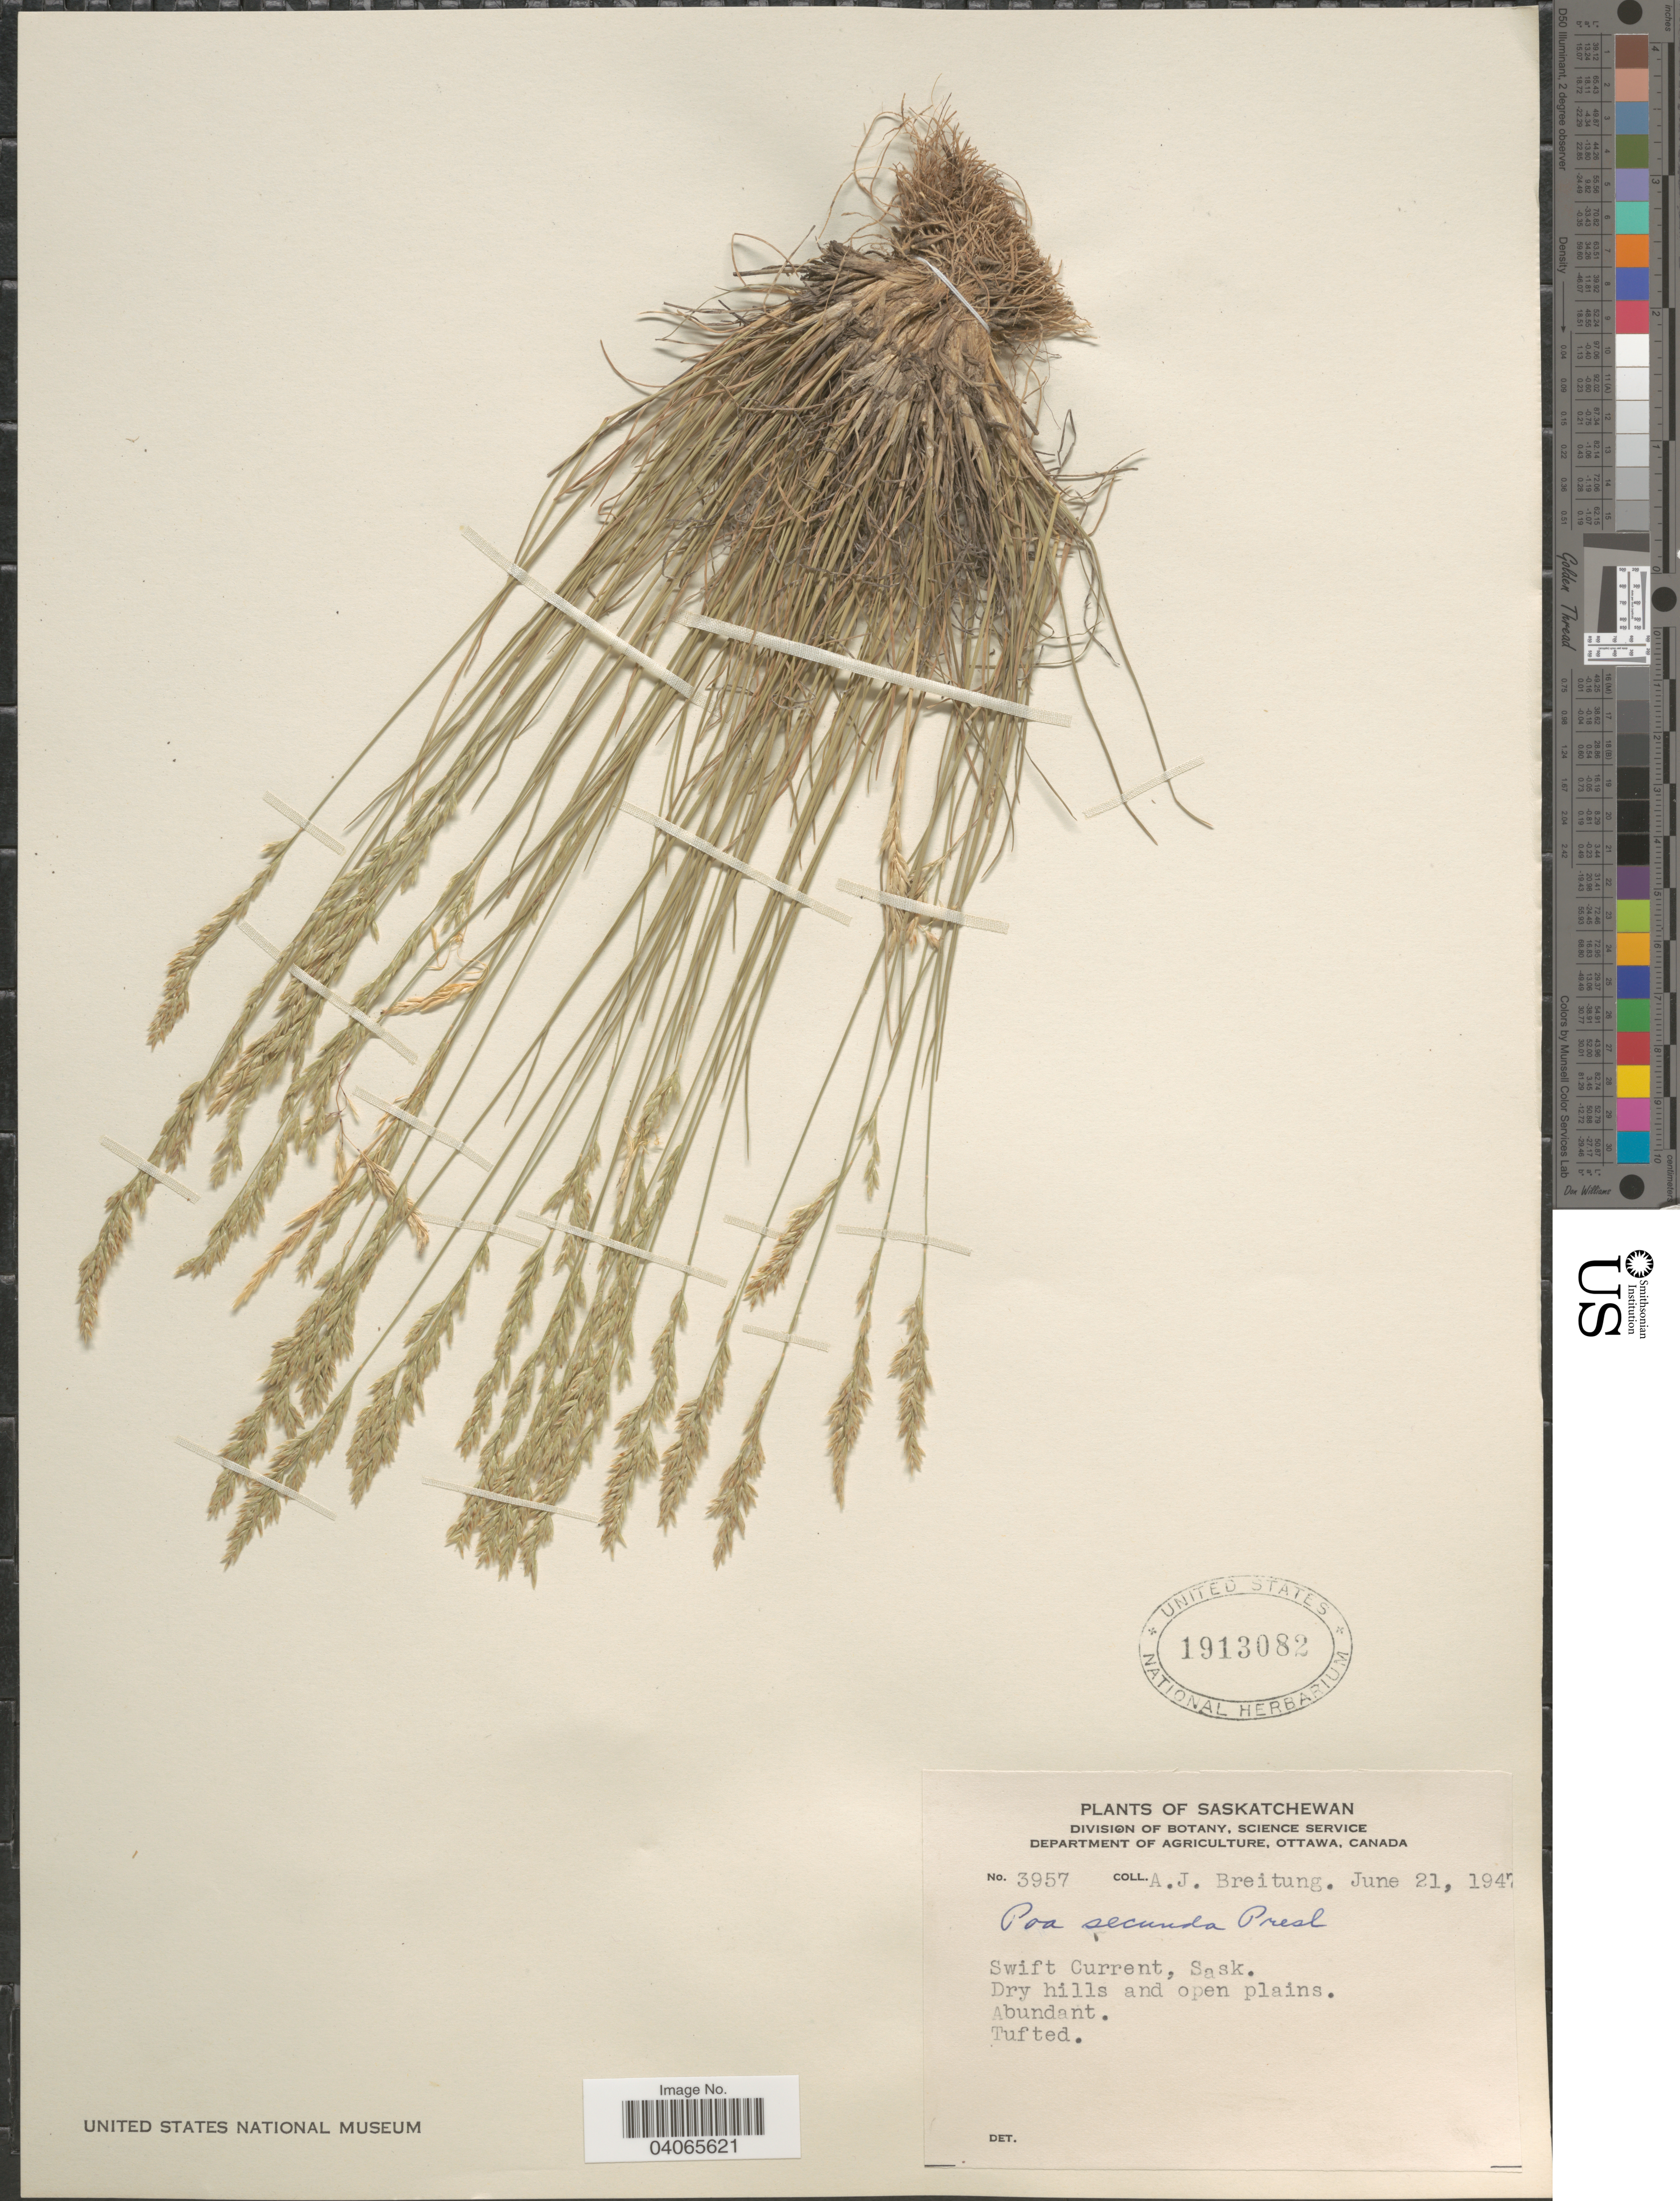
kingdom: Plantae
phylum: Tracheophyta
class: Liliopsida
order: Poales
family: Poaceae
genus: Poa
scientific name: Poa secunda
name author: J. Presl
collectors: A. Breitung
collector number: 3957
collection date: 1947-06-21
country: Canada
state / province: Saskatchewan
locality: Swift Current.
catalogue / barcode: US 1913082